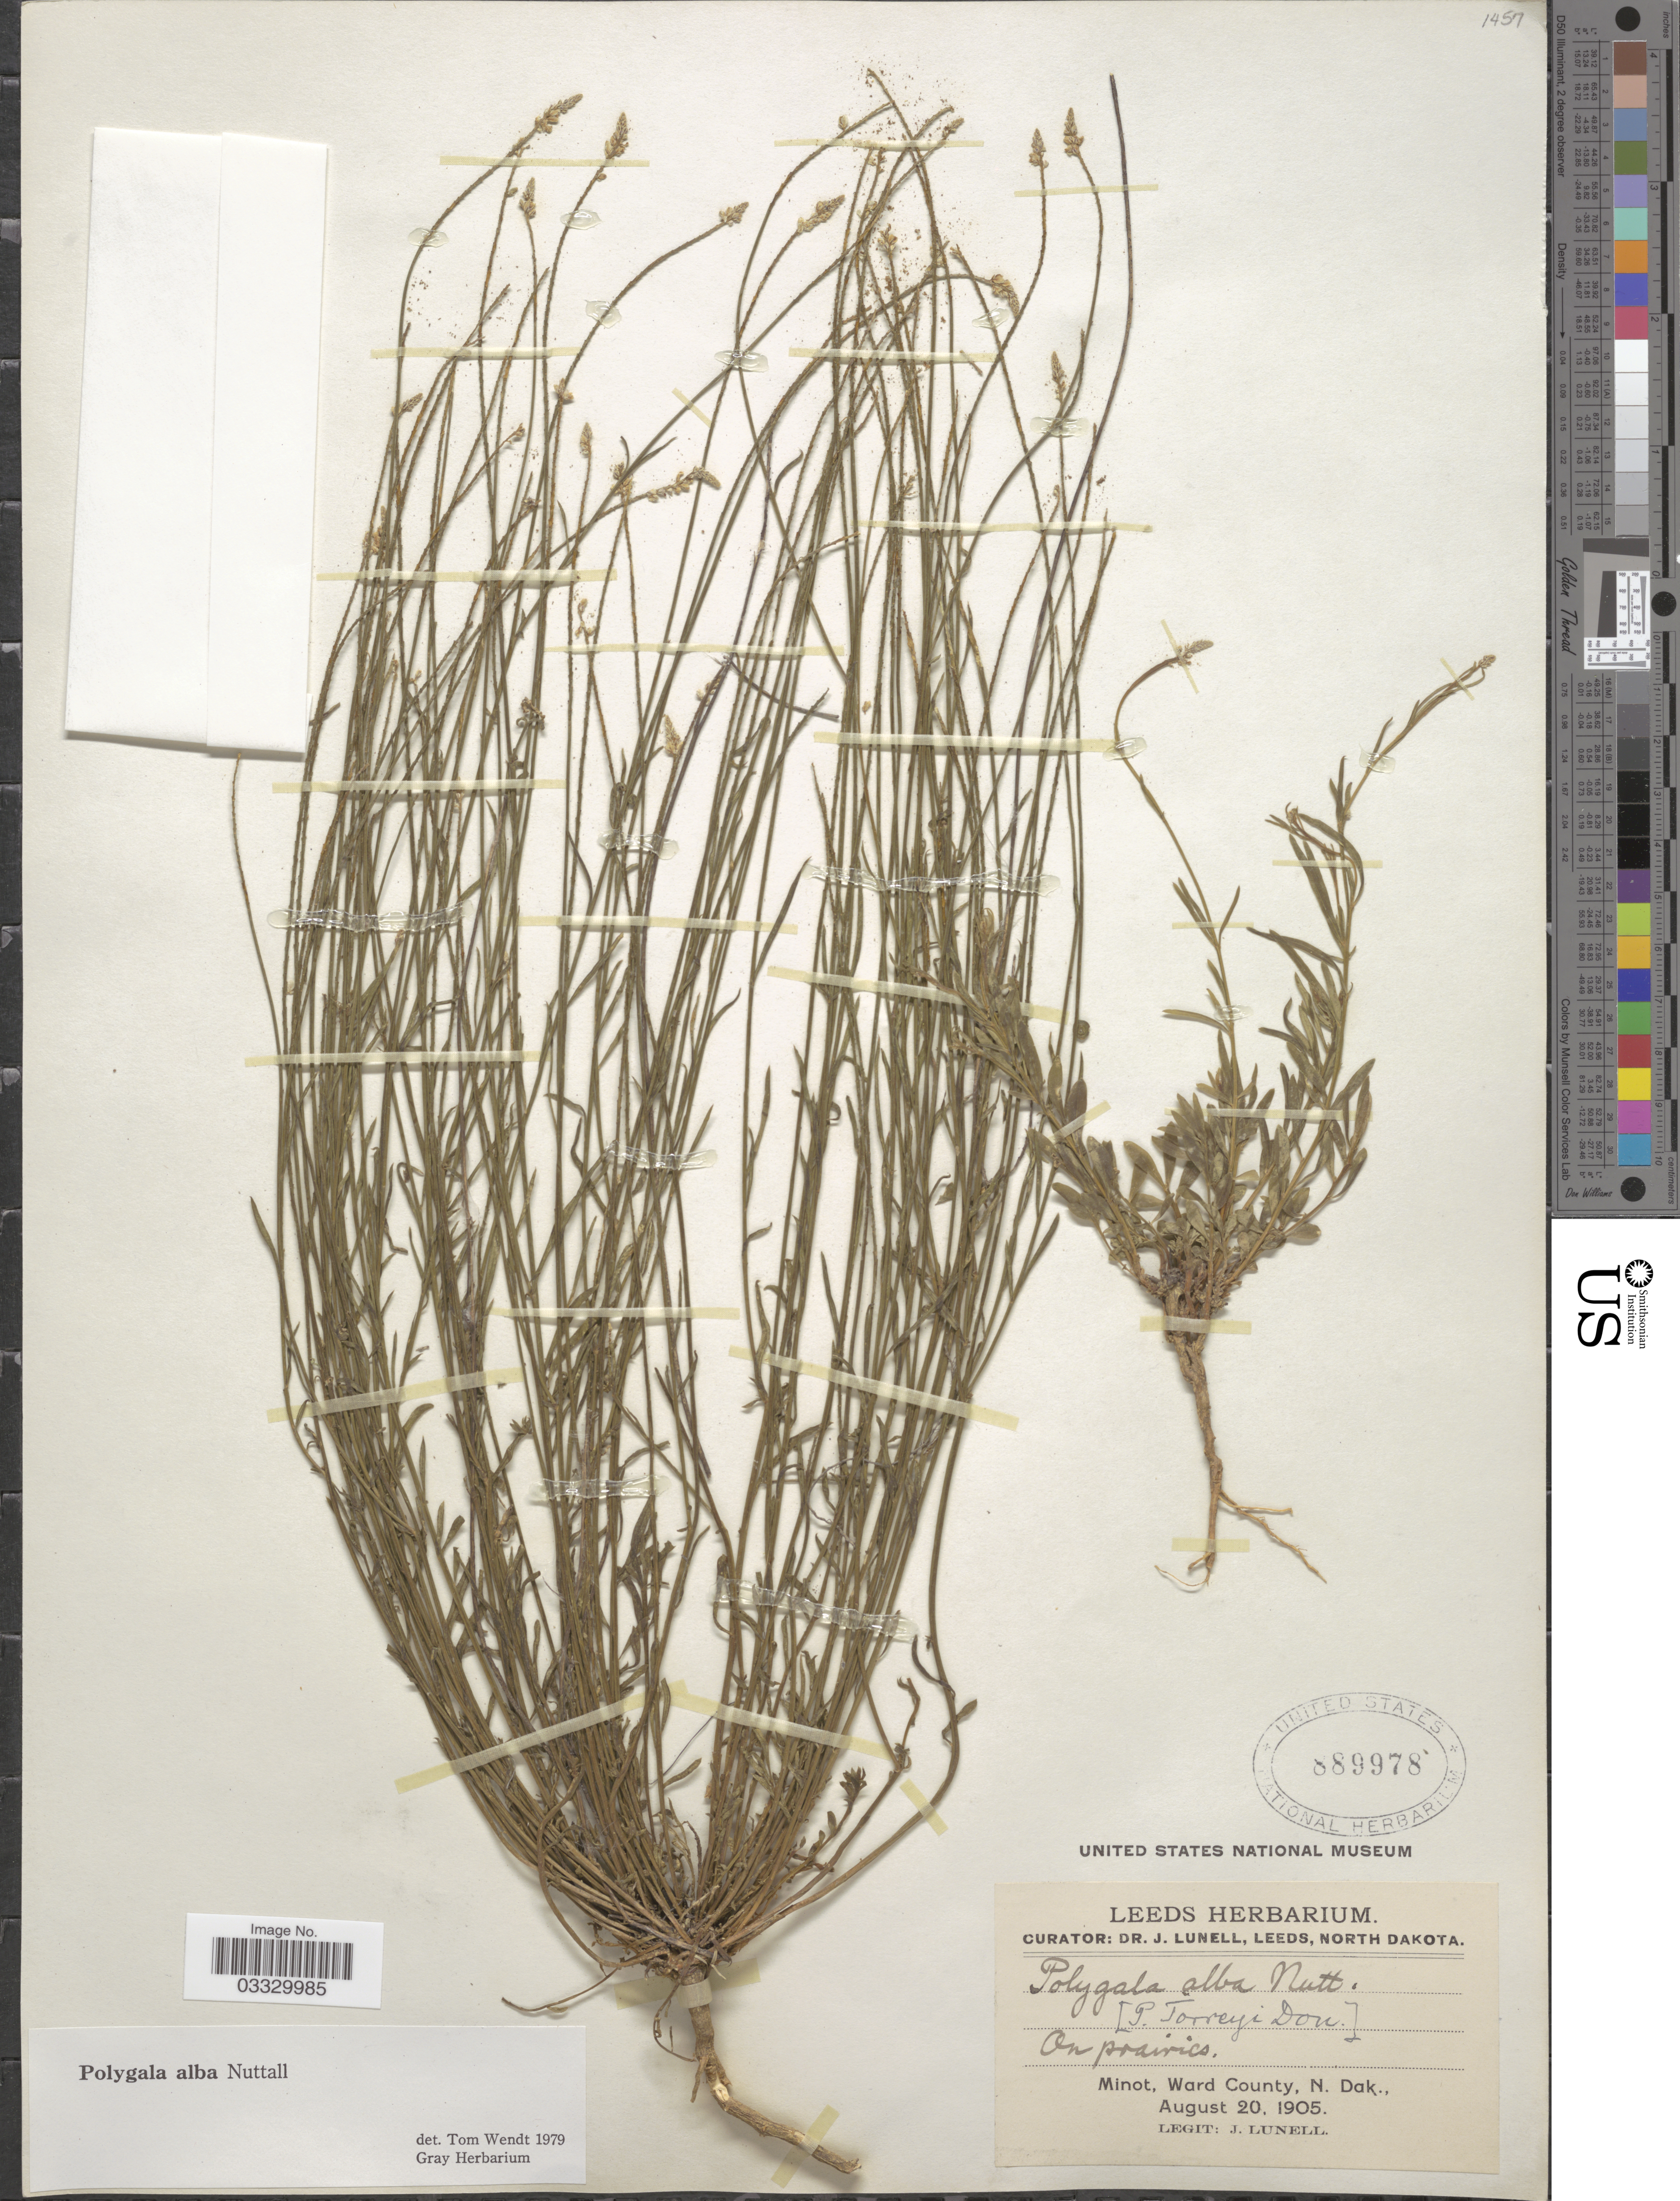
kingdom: Plantae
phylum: Tracheophyta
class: Magnoliopsida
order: Fabales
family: Polygalaceae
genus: Polygala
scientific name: Polygala alba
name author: Nutt.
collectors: J. Lunell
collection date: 1905-08-20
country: United States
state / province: North Dakota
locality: Minot, Ward County.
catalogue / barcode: US 889978